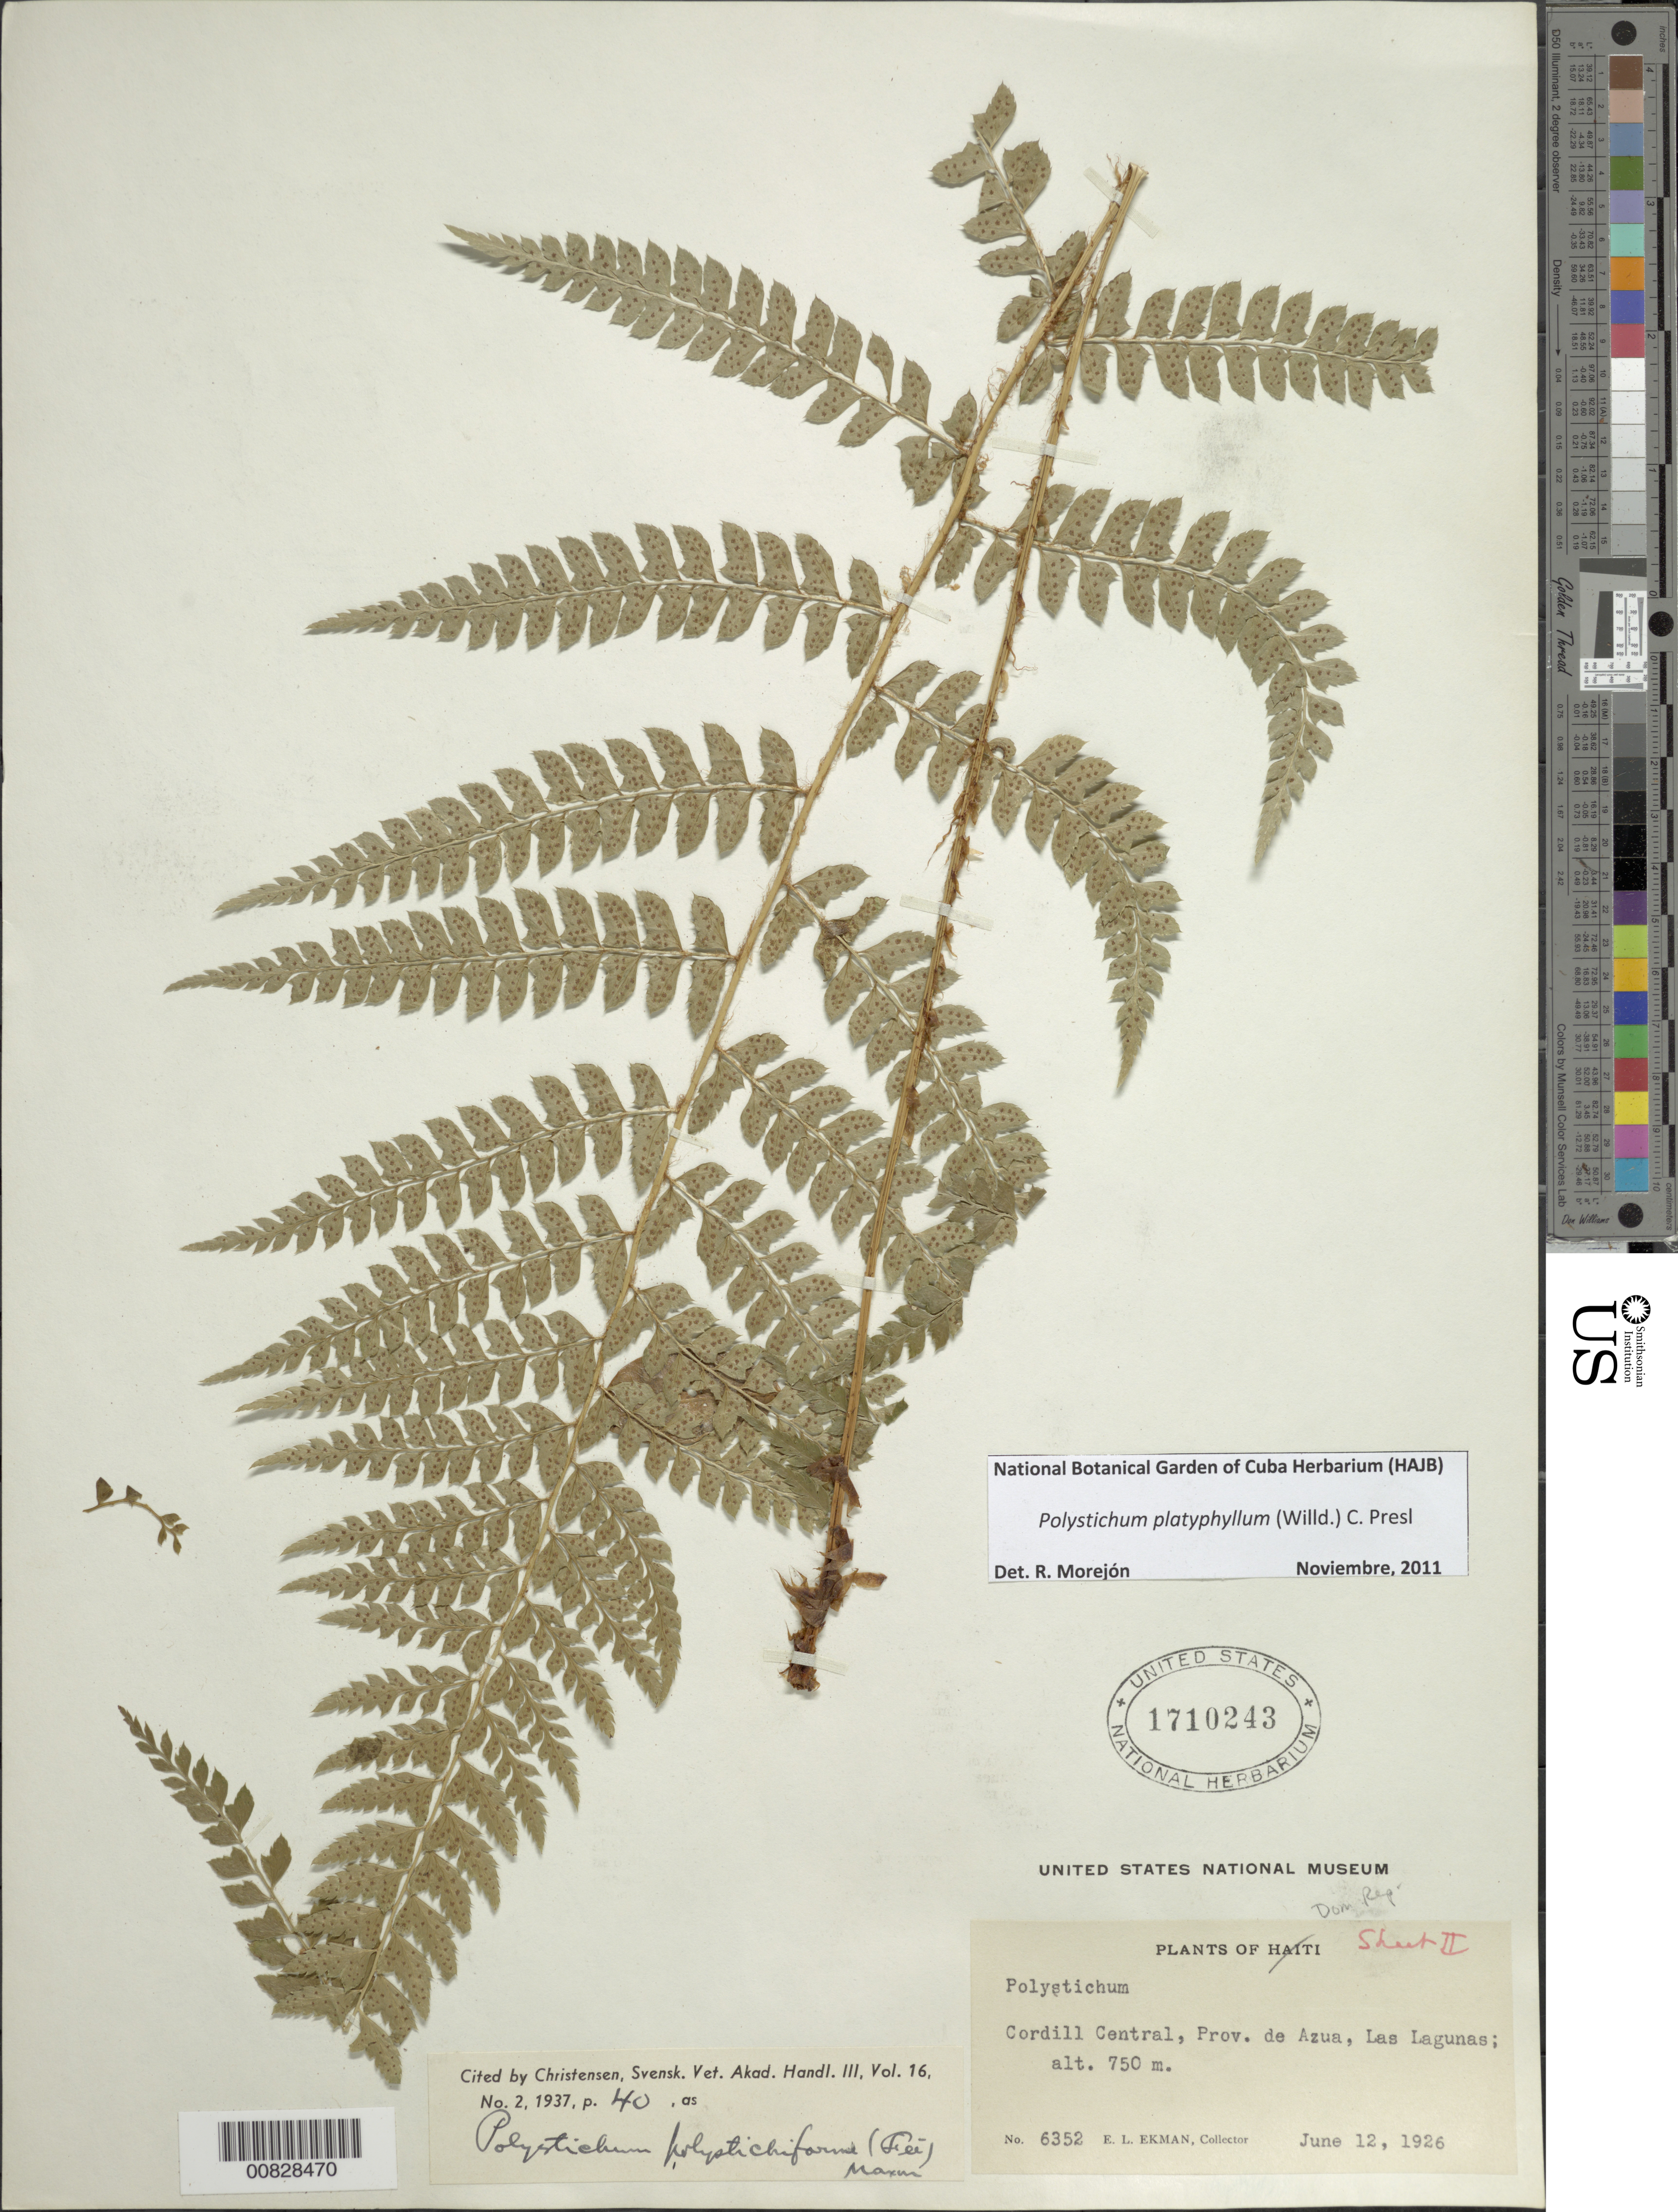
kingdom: Plantae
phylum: Tracheophyta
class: Polypodiopsida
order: Polypodiales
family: Dryopteridaceae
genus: Polystichum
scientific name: Polystichum platyphyllum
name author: (Willd.) C. Presl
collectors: E. L. Ekman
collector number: H 6352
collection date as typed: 12 Jun 1926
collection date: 1926-06-12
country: Dominican Republic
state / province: Azua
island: Hispaniola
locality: Cordillera Central, Las lagunas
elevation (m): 750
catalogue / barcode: US 1710243